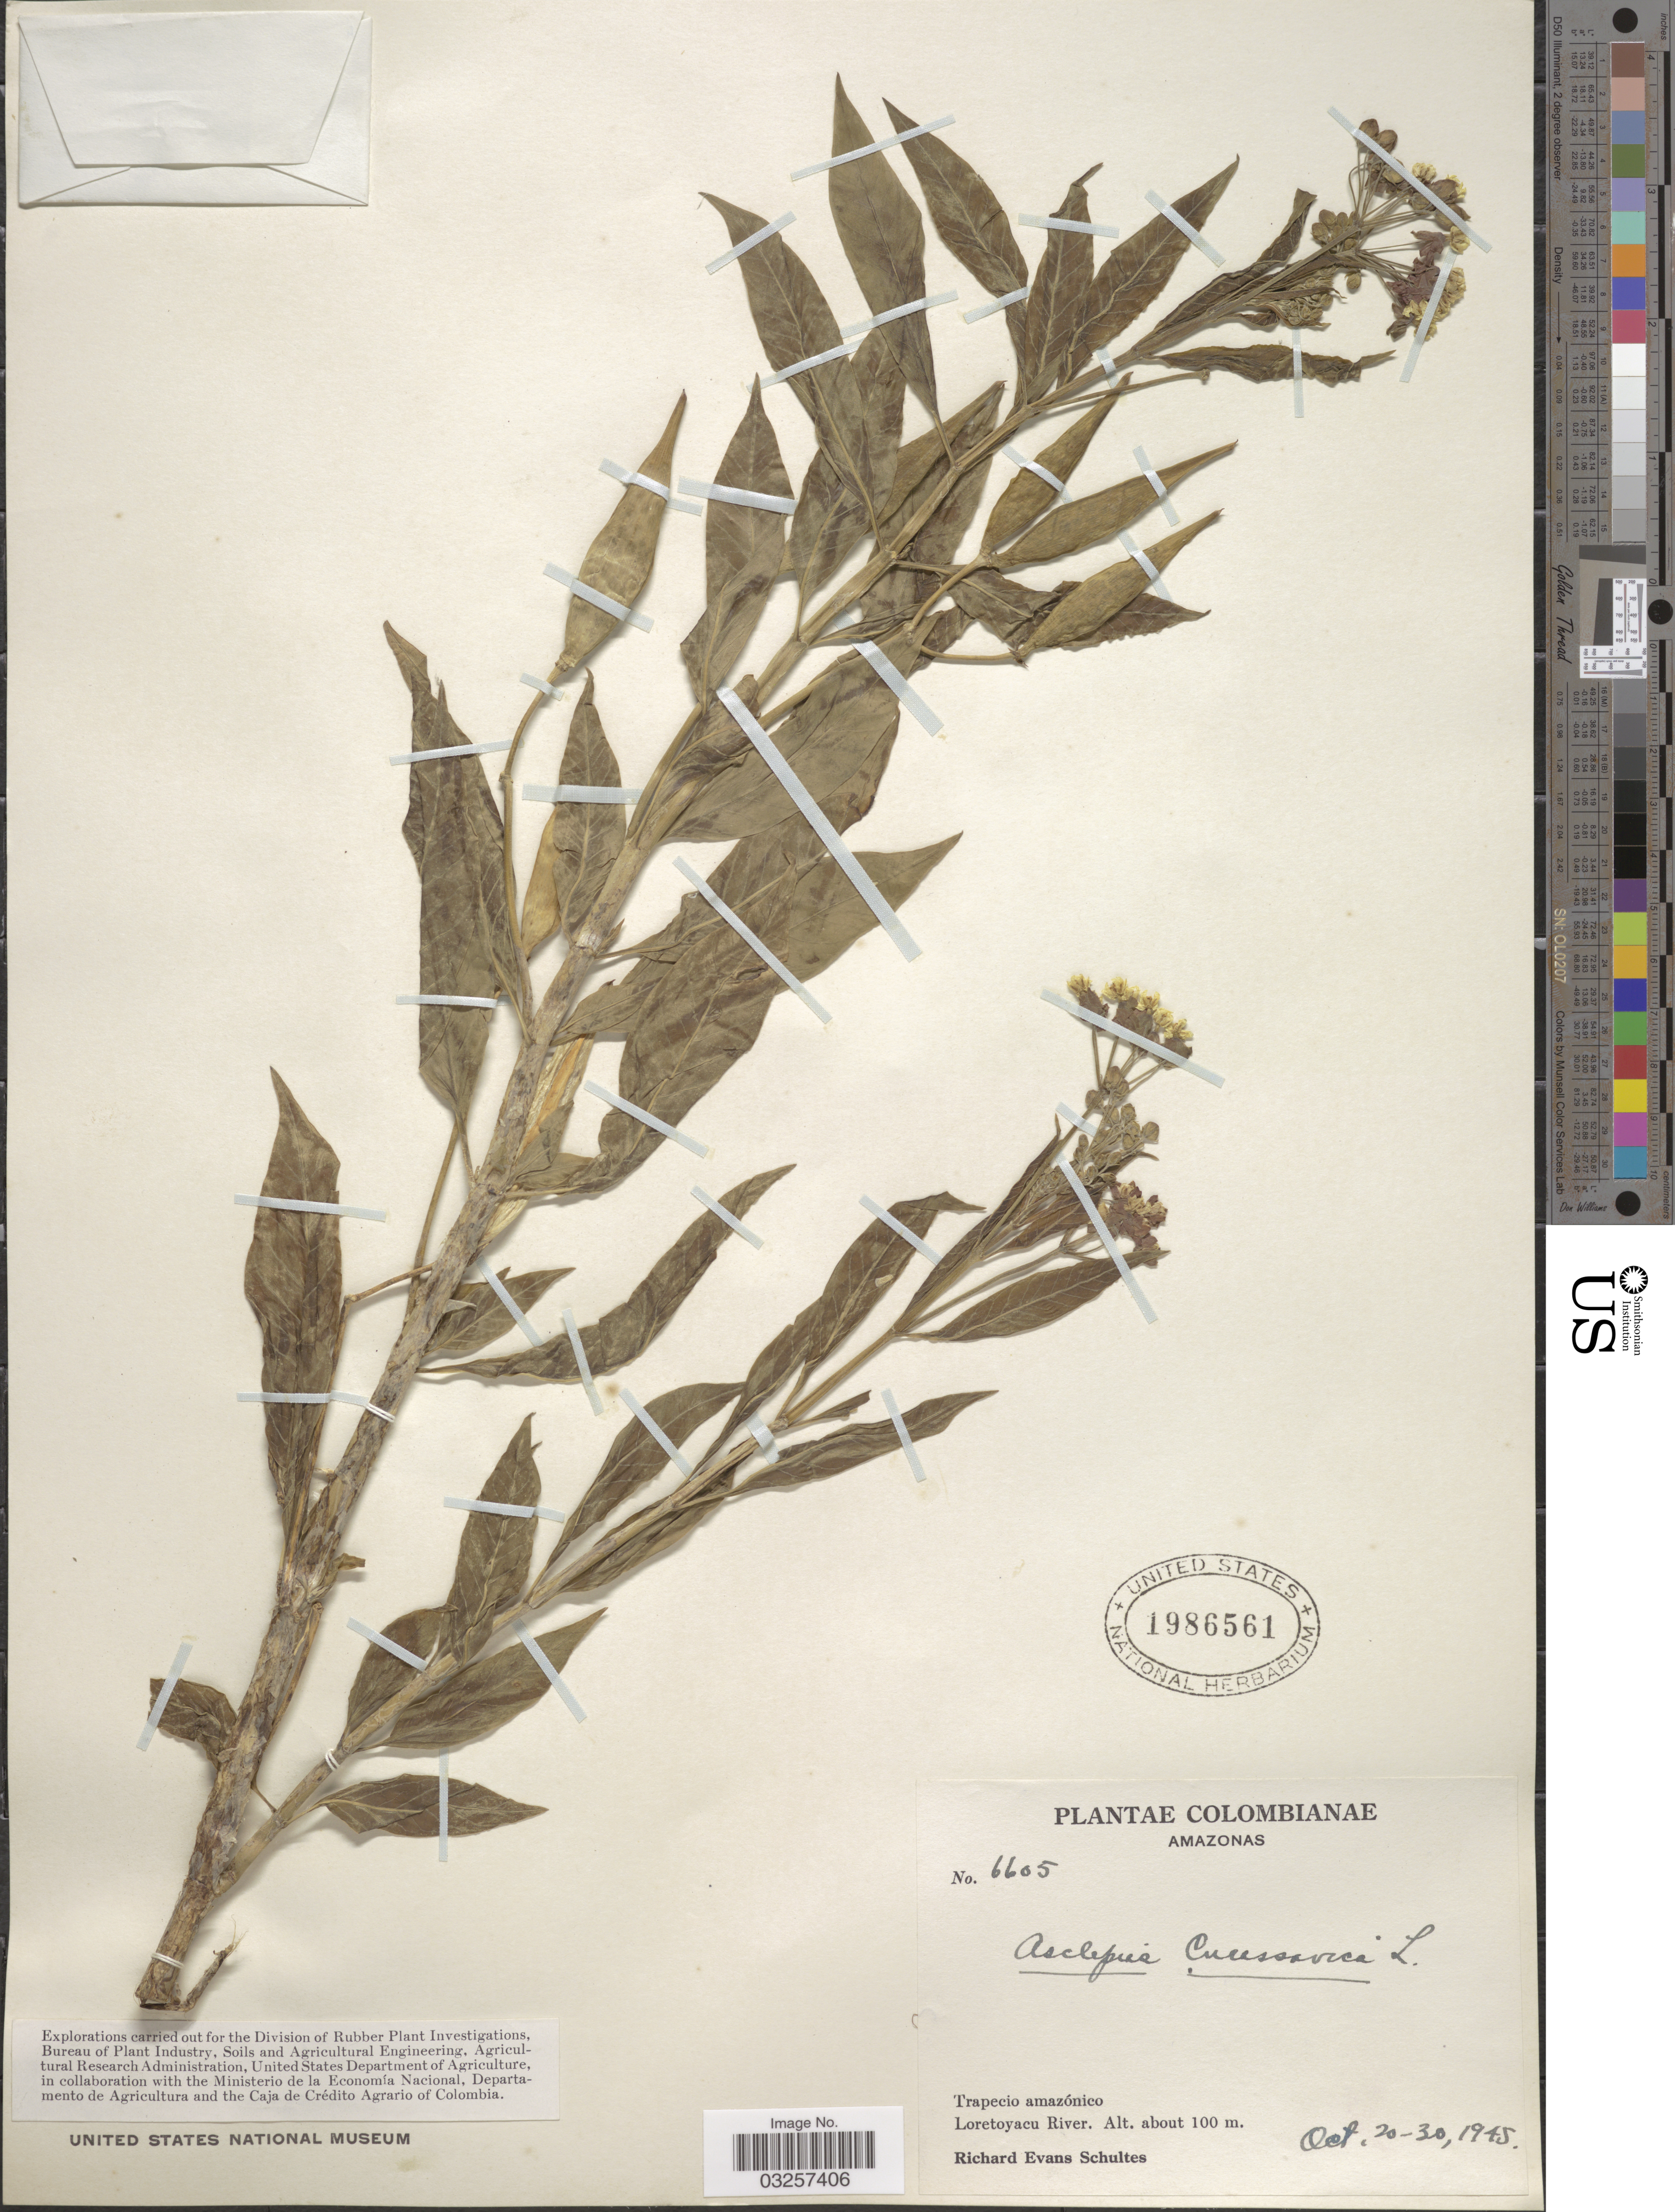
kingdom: Plantae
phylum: Tracheophyta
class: Magnoliopsida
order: Gentianales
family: Apocynaceae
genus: Asclepias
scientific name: Asclepias curassavica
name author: L.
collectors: R. E. Schultes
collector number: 6605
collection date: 1945-10-20/1945-10-30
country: Colombia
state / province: Amazônas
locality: Trapecio amazónico. Loretoyacu River.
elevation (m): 100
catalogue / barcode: US 1986561